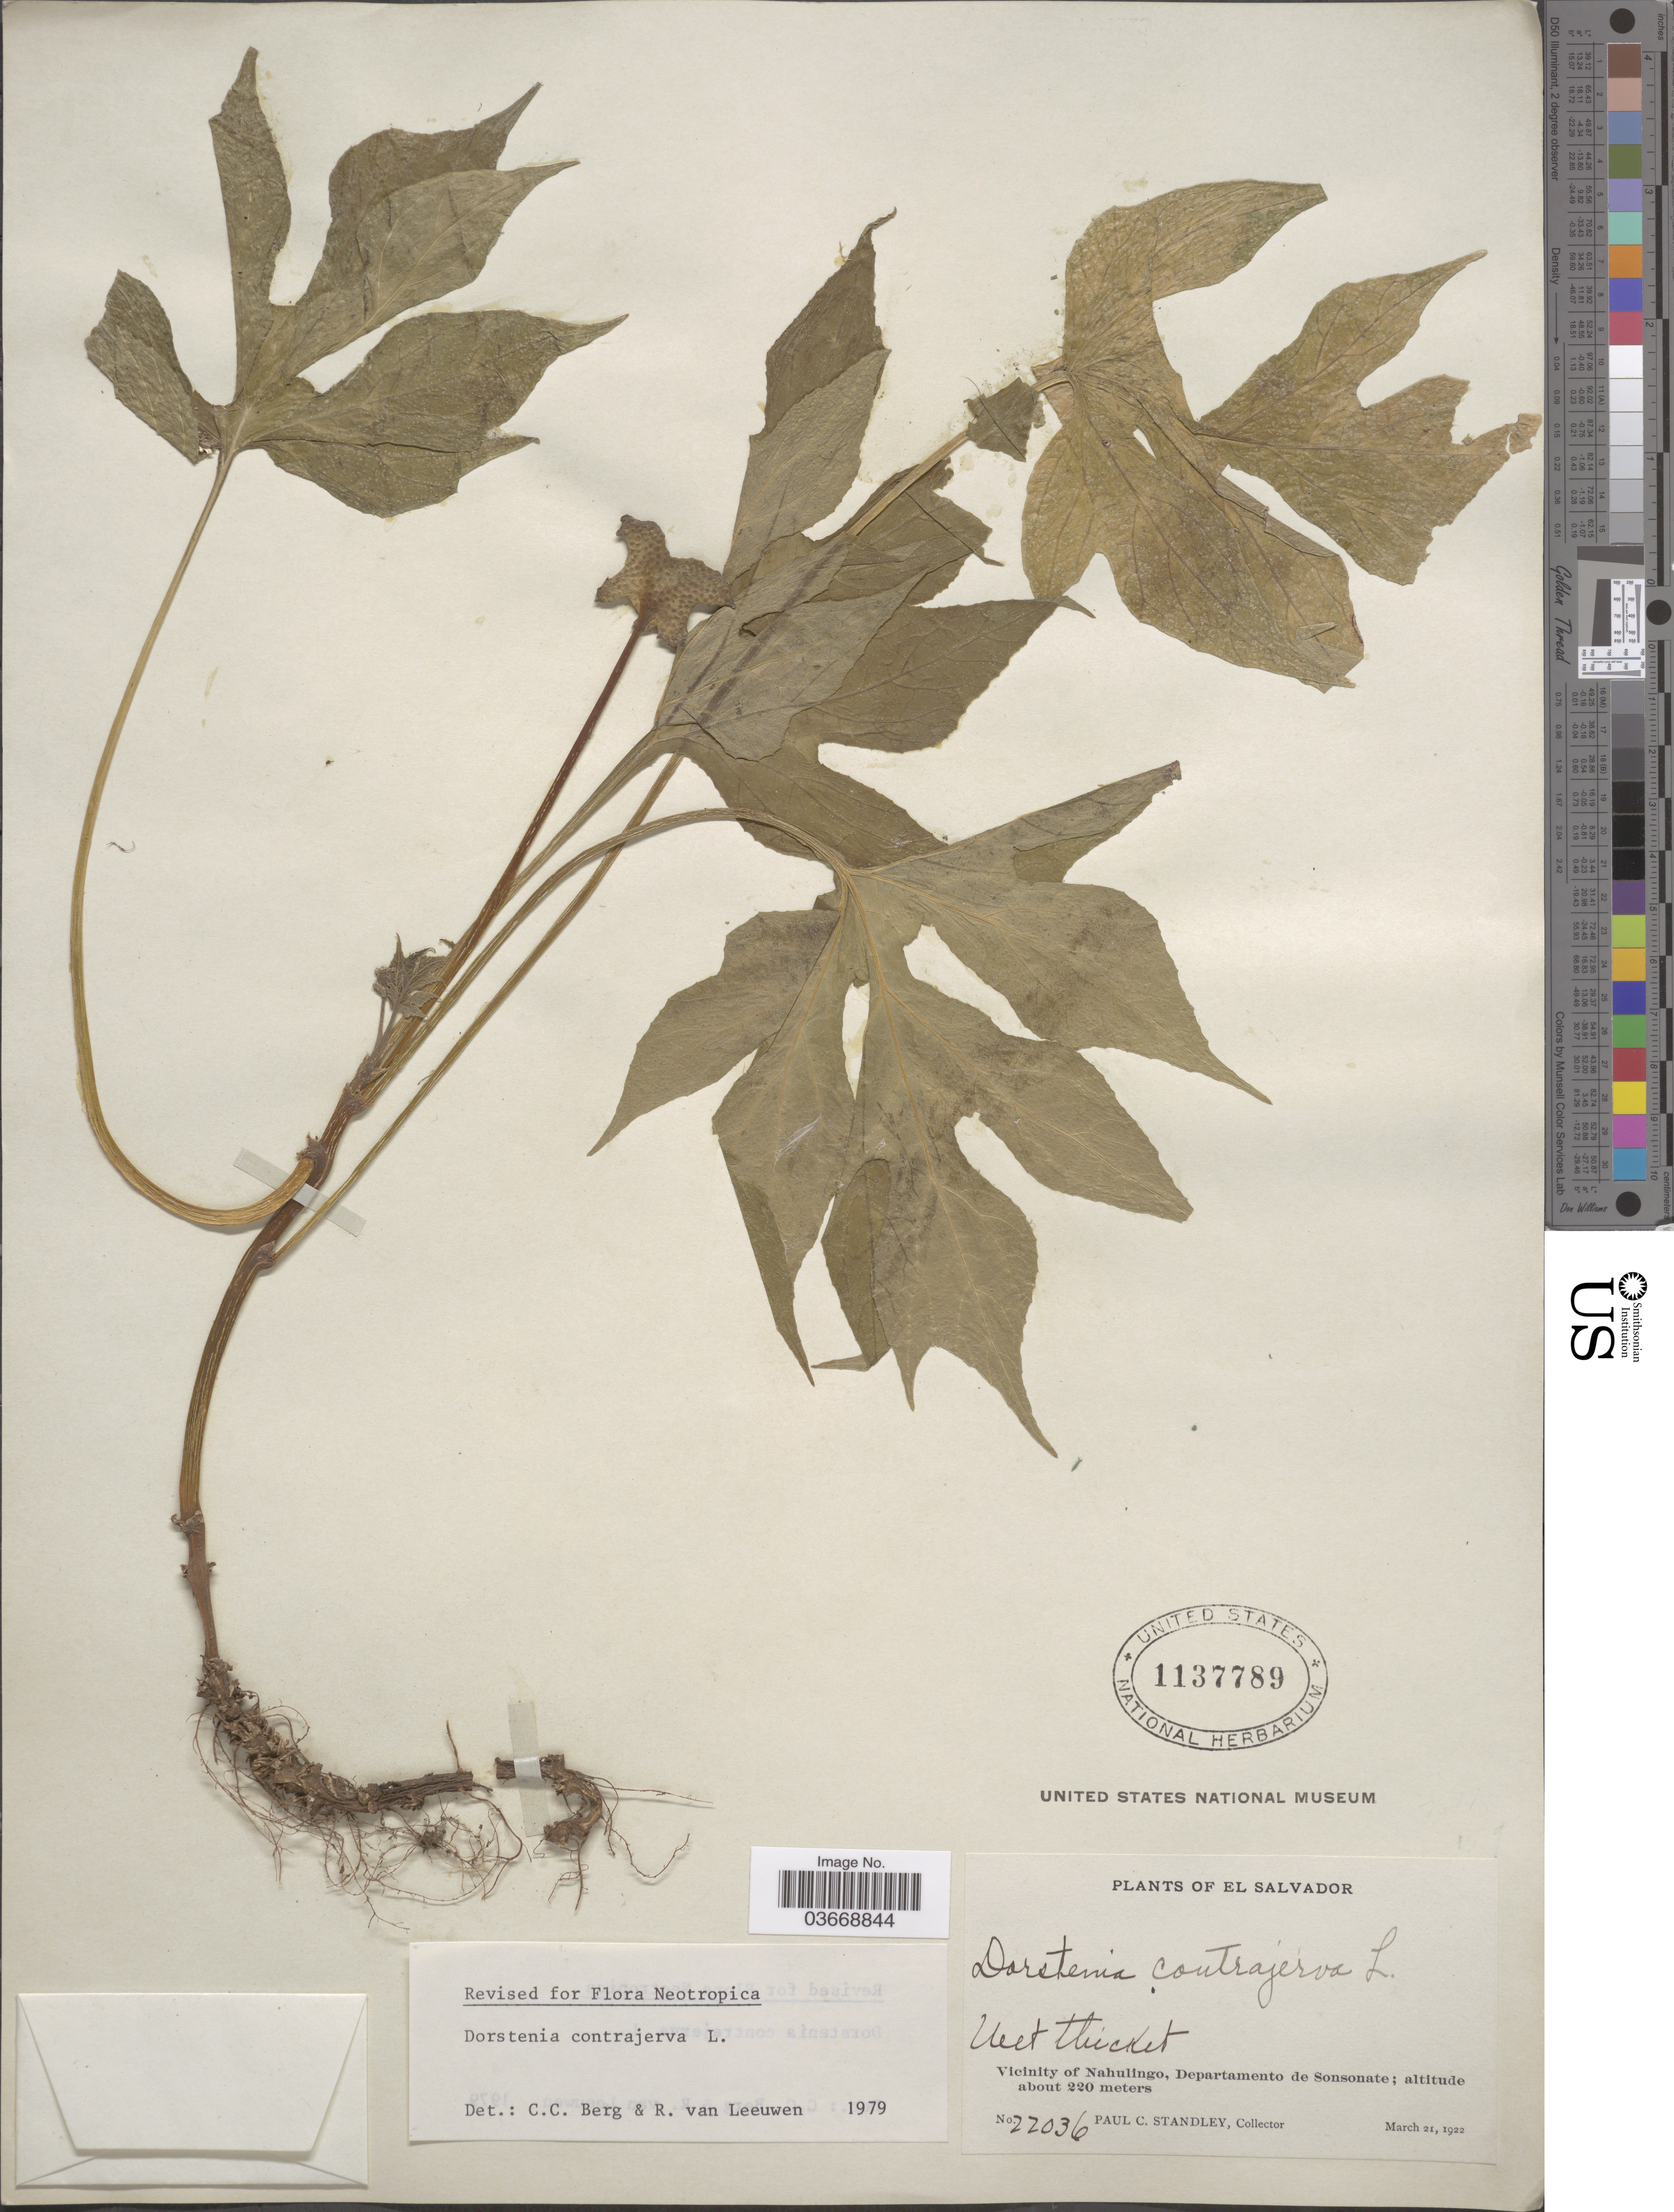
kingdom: Plantae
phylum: Tracheophyta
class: Magnoliopsida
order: Rosales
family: Moraceae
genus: Dorstenia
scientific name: Dorstenia contrajerva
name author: L.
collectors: P. C. Standley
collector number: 22036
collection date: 1922-03-21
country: El Salvador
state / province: Sonsonate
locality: Vicinity of Nahulingo, Departamento de Sonsonate.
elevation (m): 220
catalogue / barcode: US 1137789